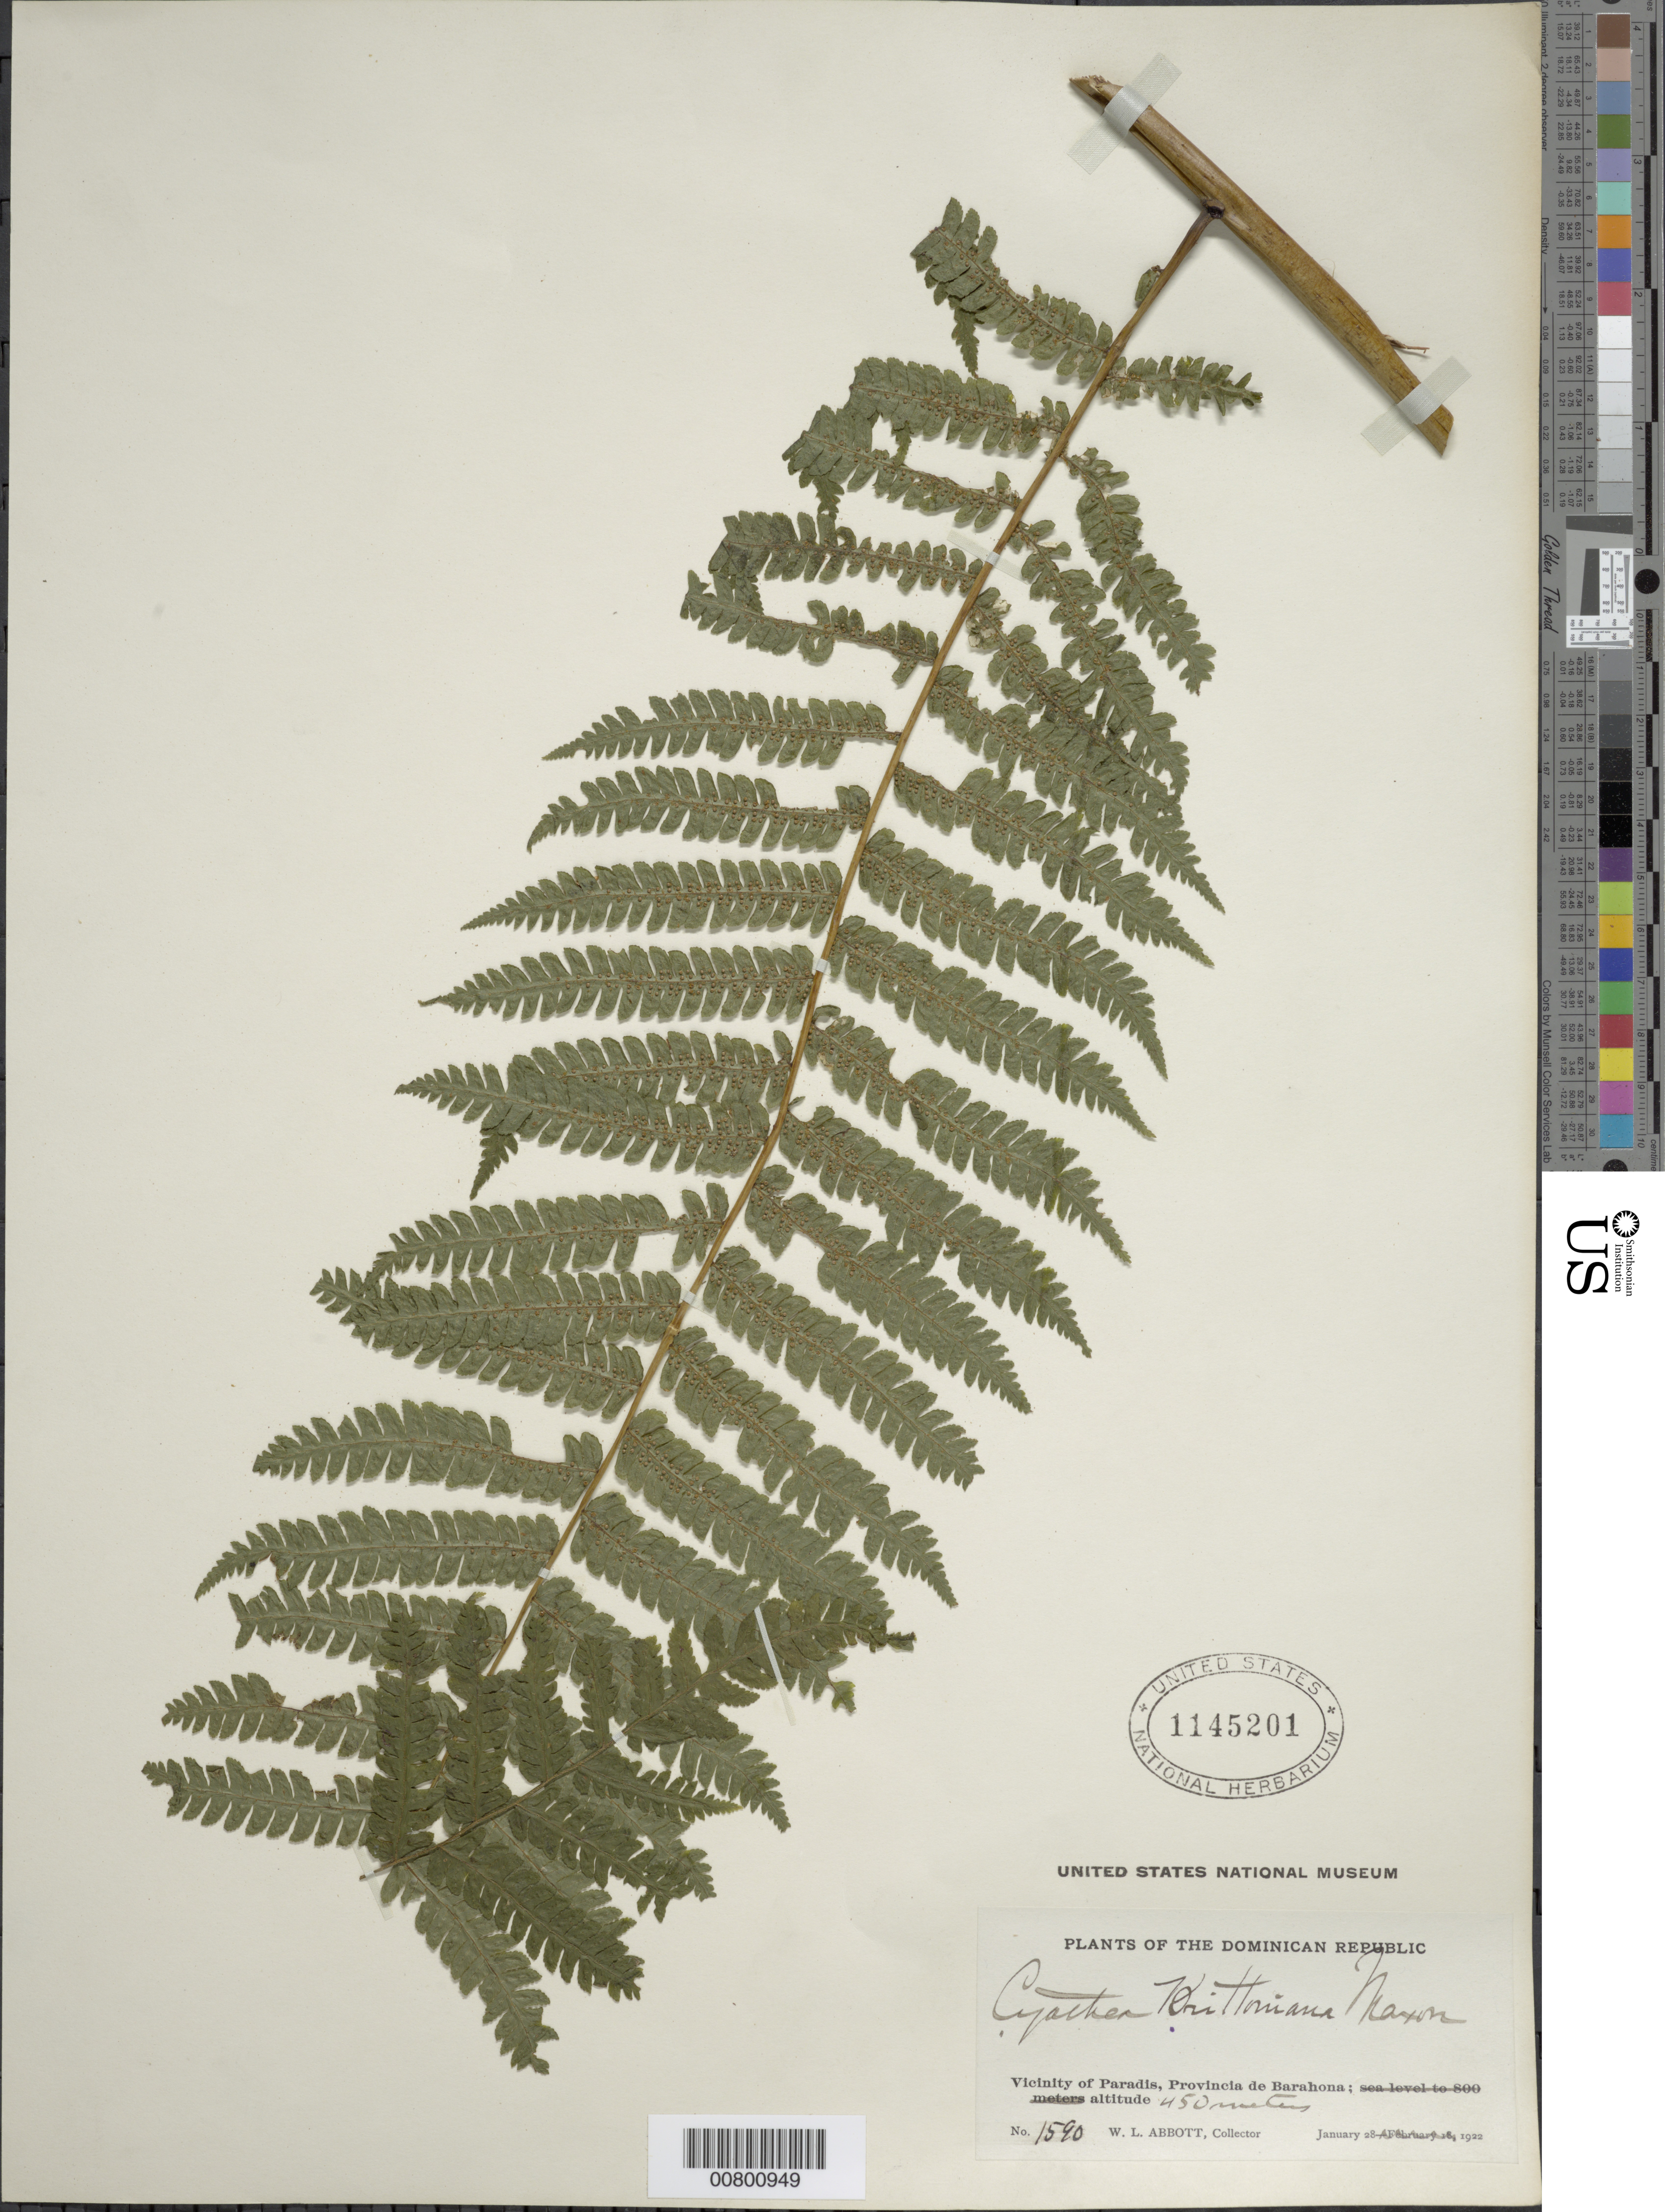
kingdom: Plantae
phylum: Tracheophyta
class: Polypodiopsida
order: Cyatheales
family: Cyatheaceae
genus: Cyathea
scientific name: Cyathea furfuracea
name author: Christ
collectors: W. L. Abbott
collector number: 1590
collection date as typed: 28 Jan 1922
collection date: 1922-01-28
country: Dominican Republic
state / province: Barahona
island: Hispaniola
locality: Paradis vicinity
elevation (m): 450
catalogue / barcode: US 1145201